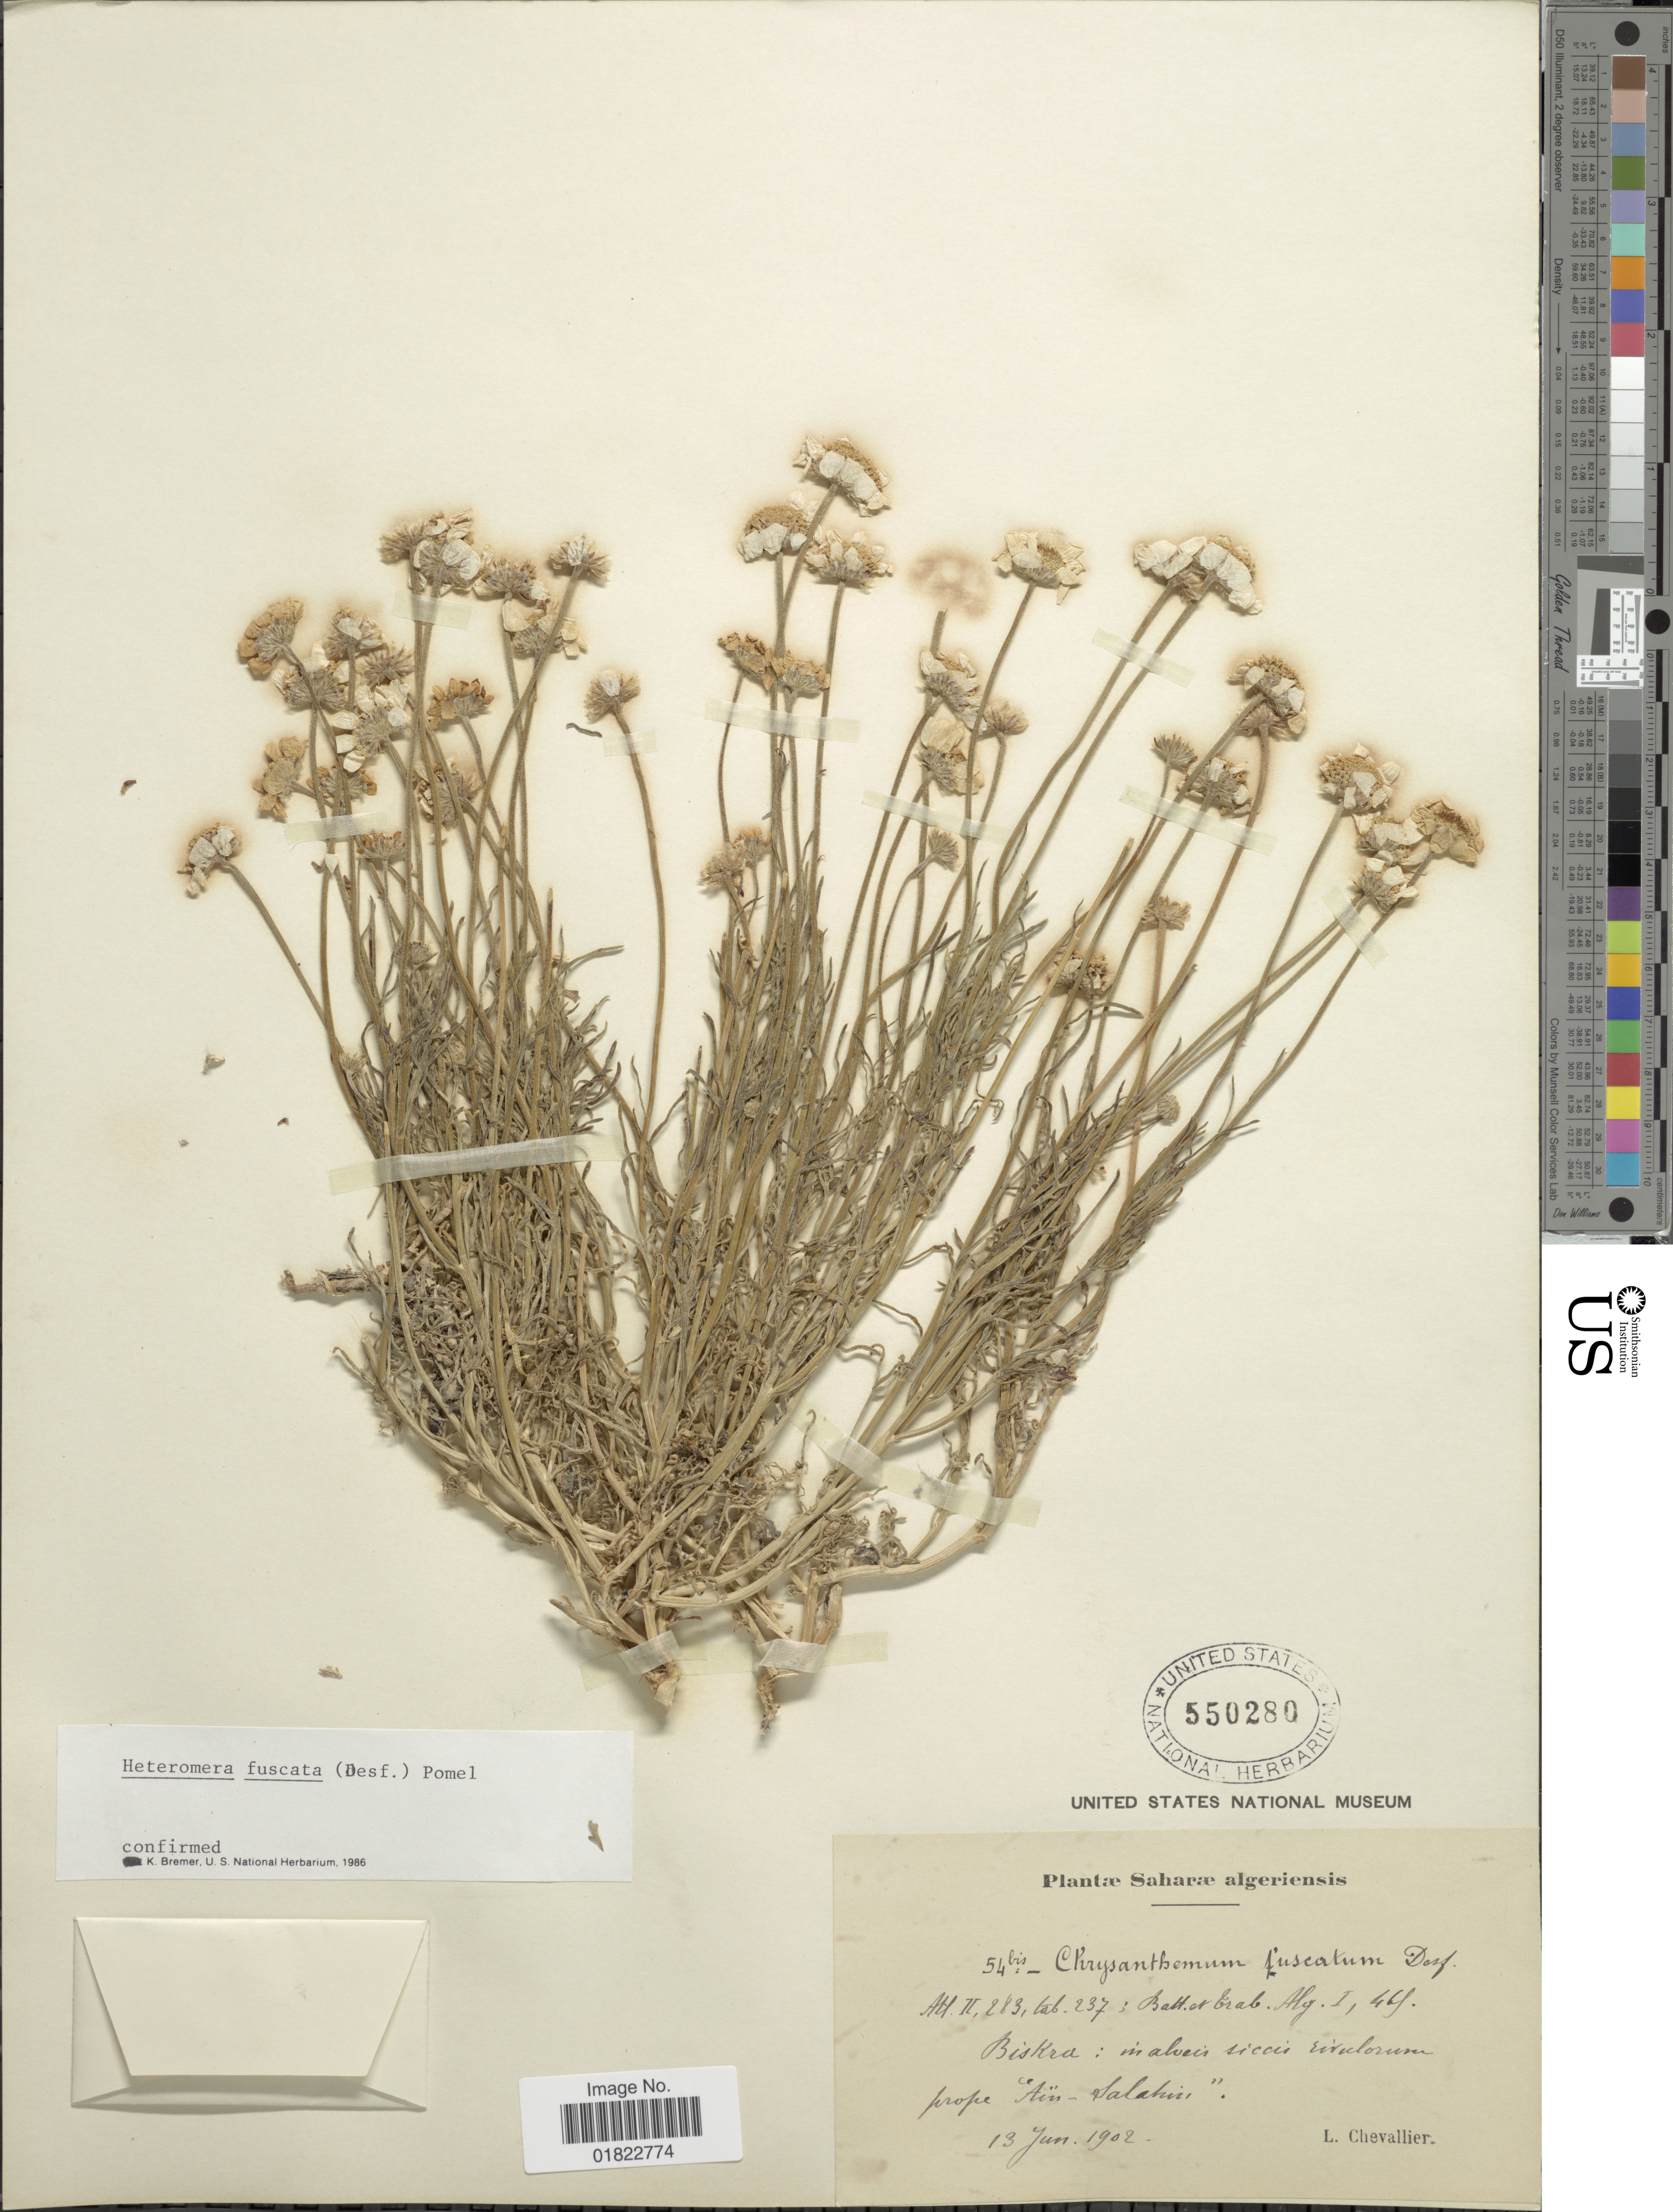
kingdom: Plantae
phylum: Tracheophyta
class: Magnoliopsida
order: Asterales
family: Asteraceae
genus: Heteromera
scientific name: Heteromera fuscata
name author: (Desf.) Pomel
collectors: L. Chevallier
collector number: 54bis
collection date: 1902-06-13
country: Algeria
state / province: Biskra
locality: Saharae algeriensis, Biskra: in alveis siccis rivulorum prope "Ain-Salahin".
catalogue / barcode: US 550280